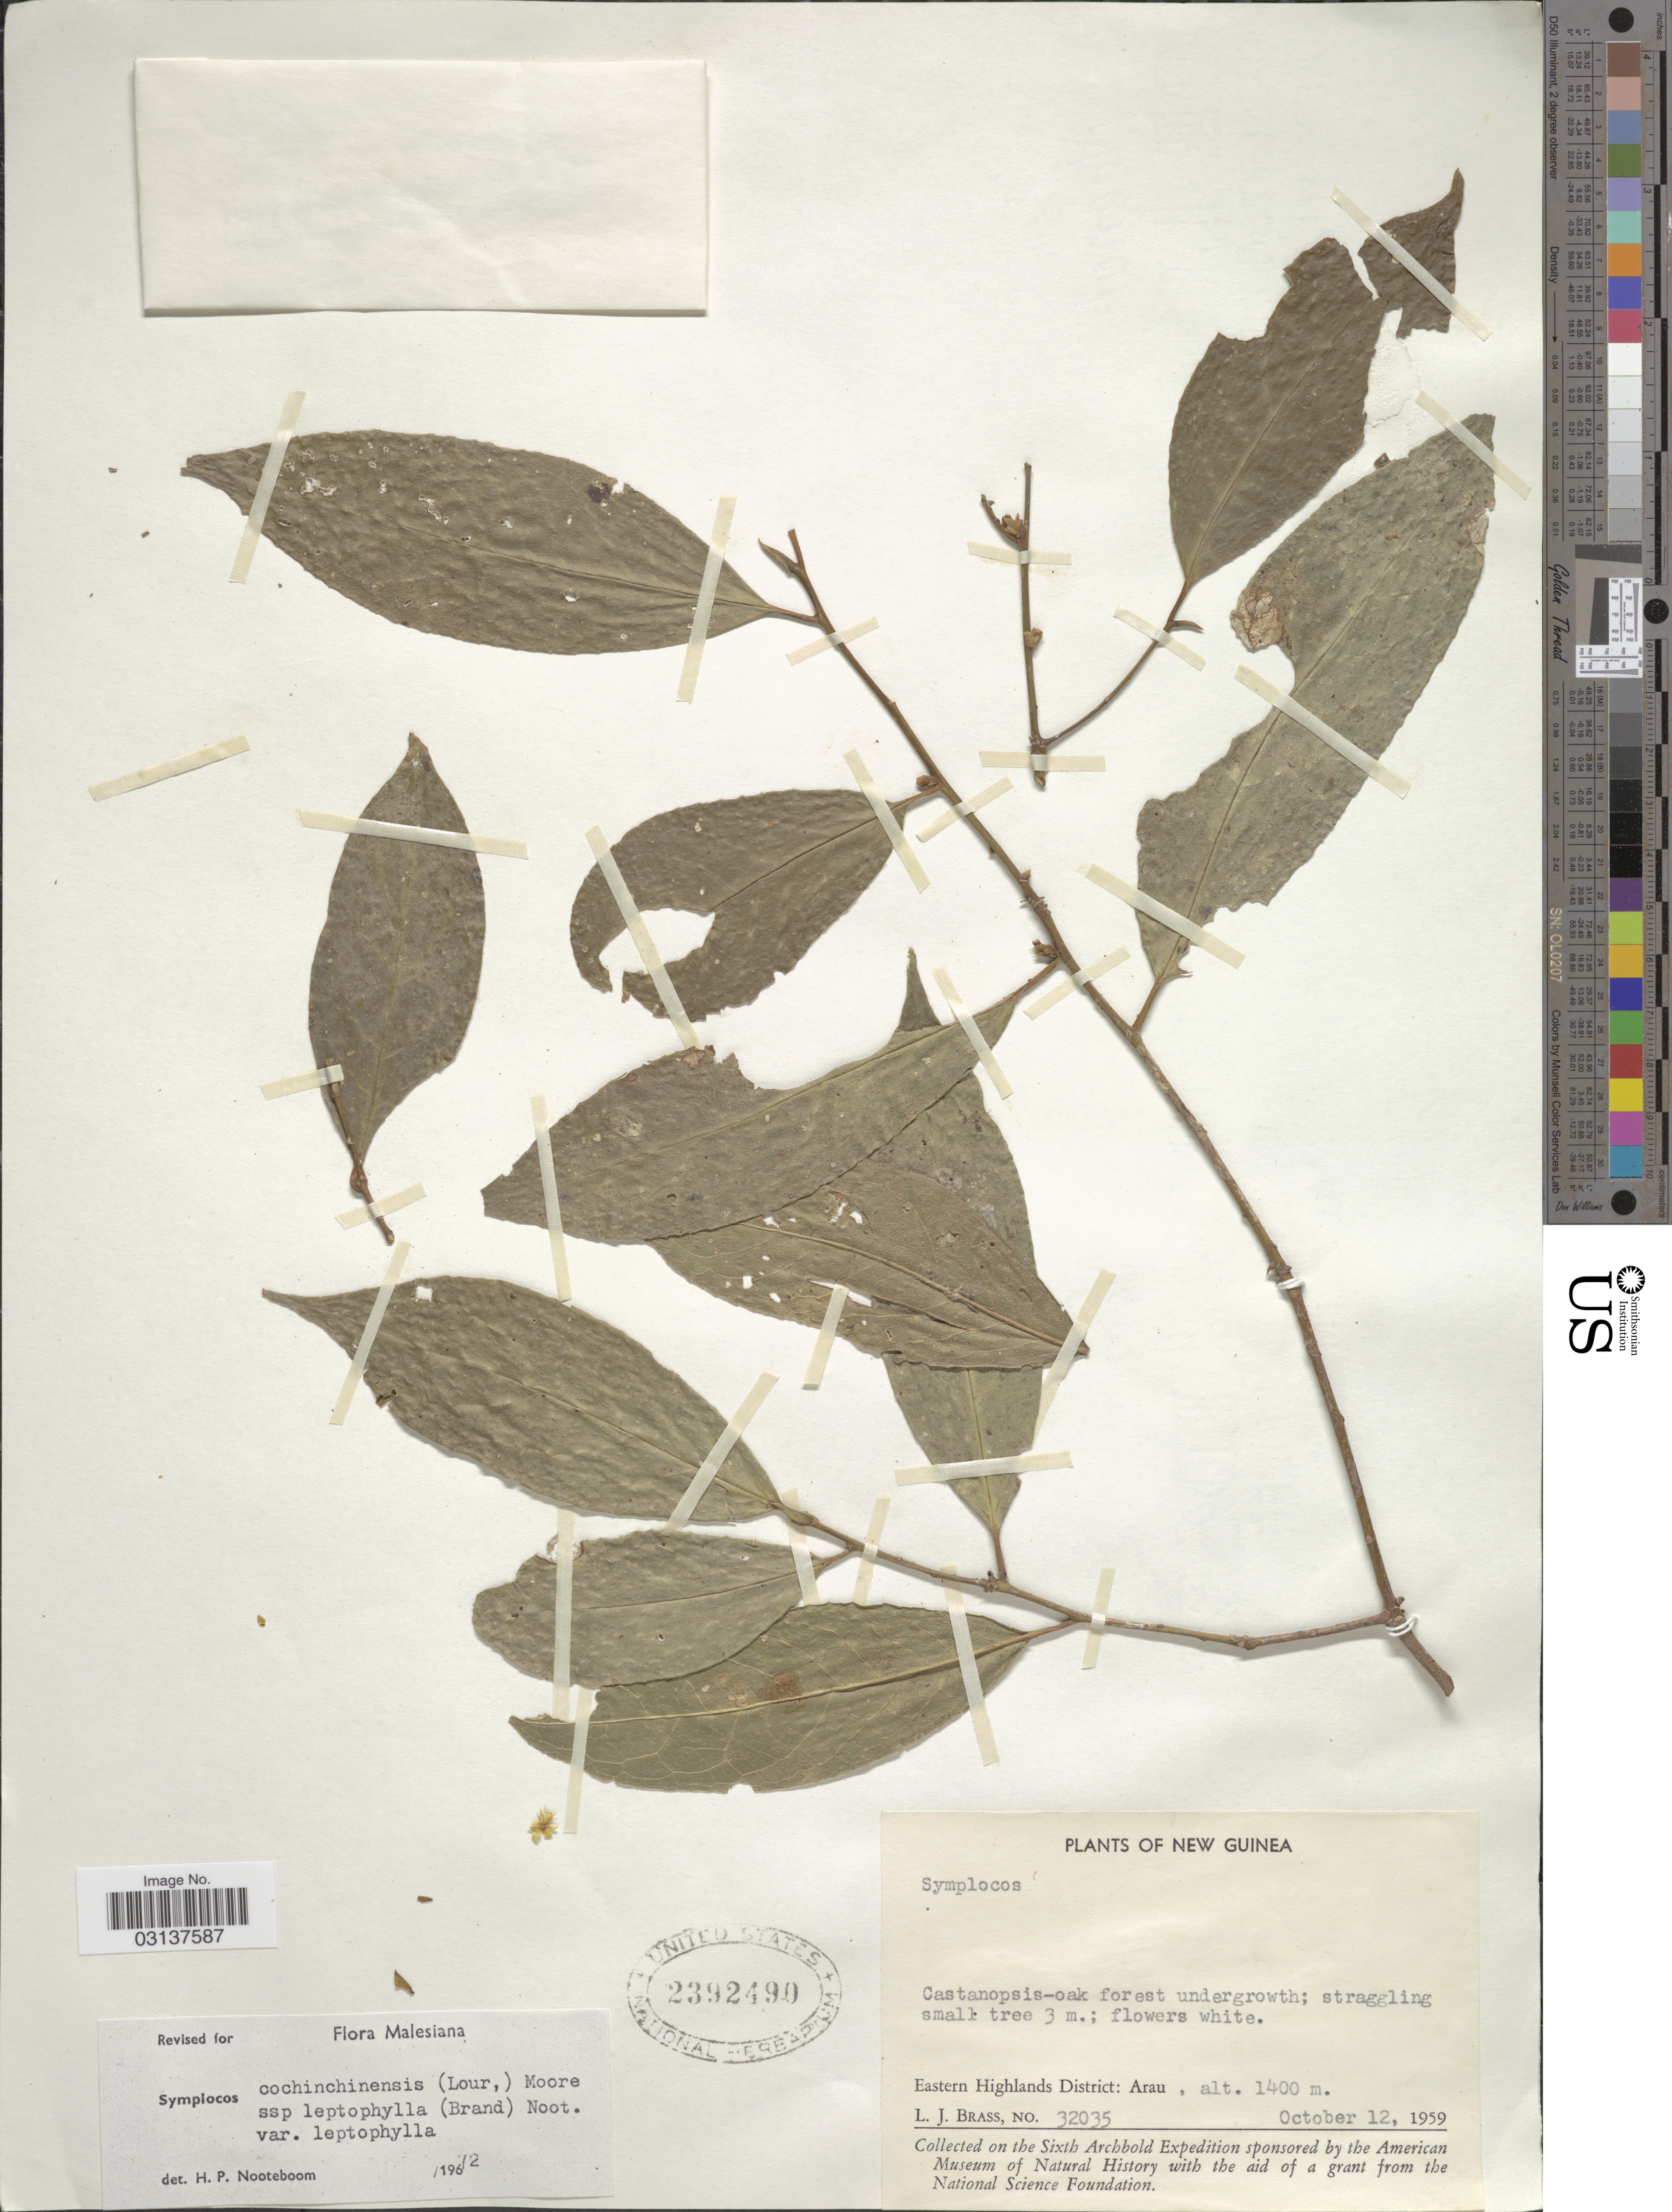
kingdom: Plantae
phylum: Tracheophyta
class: Magnoliopsida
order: Ericales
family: Symplocaceae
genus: Symplocos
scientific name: Symplocos cochinchinensis var. leptophylla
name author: (Brand) Noot.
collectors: L. J. Brass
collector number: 32035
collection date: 1959-10-12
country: Papua New Guinea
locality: New Guinea, Eastern Highlands District: Arau.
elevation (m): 1400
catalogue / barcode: US 2392490